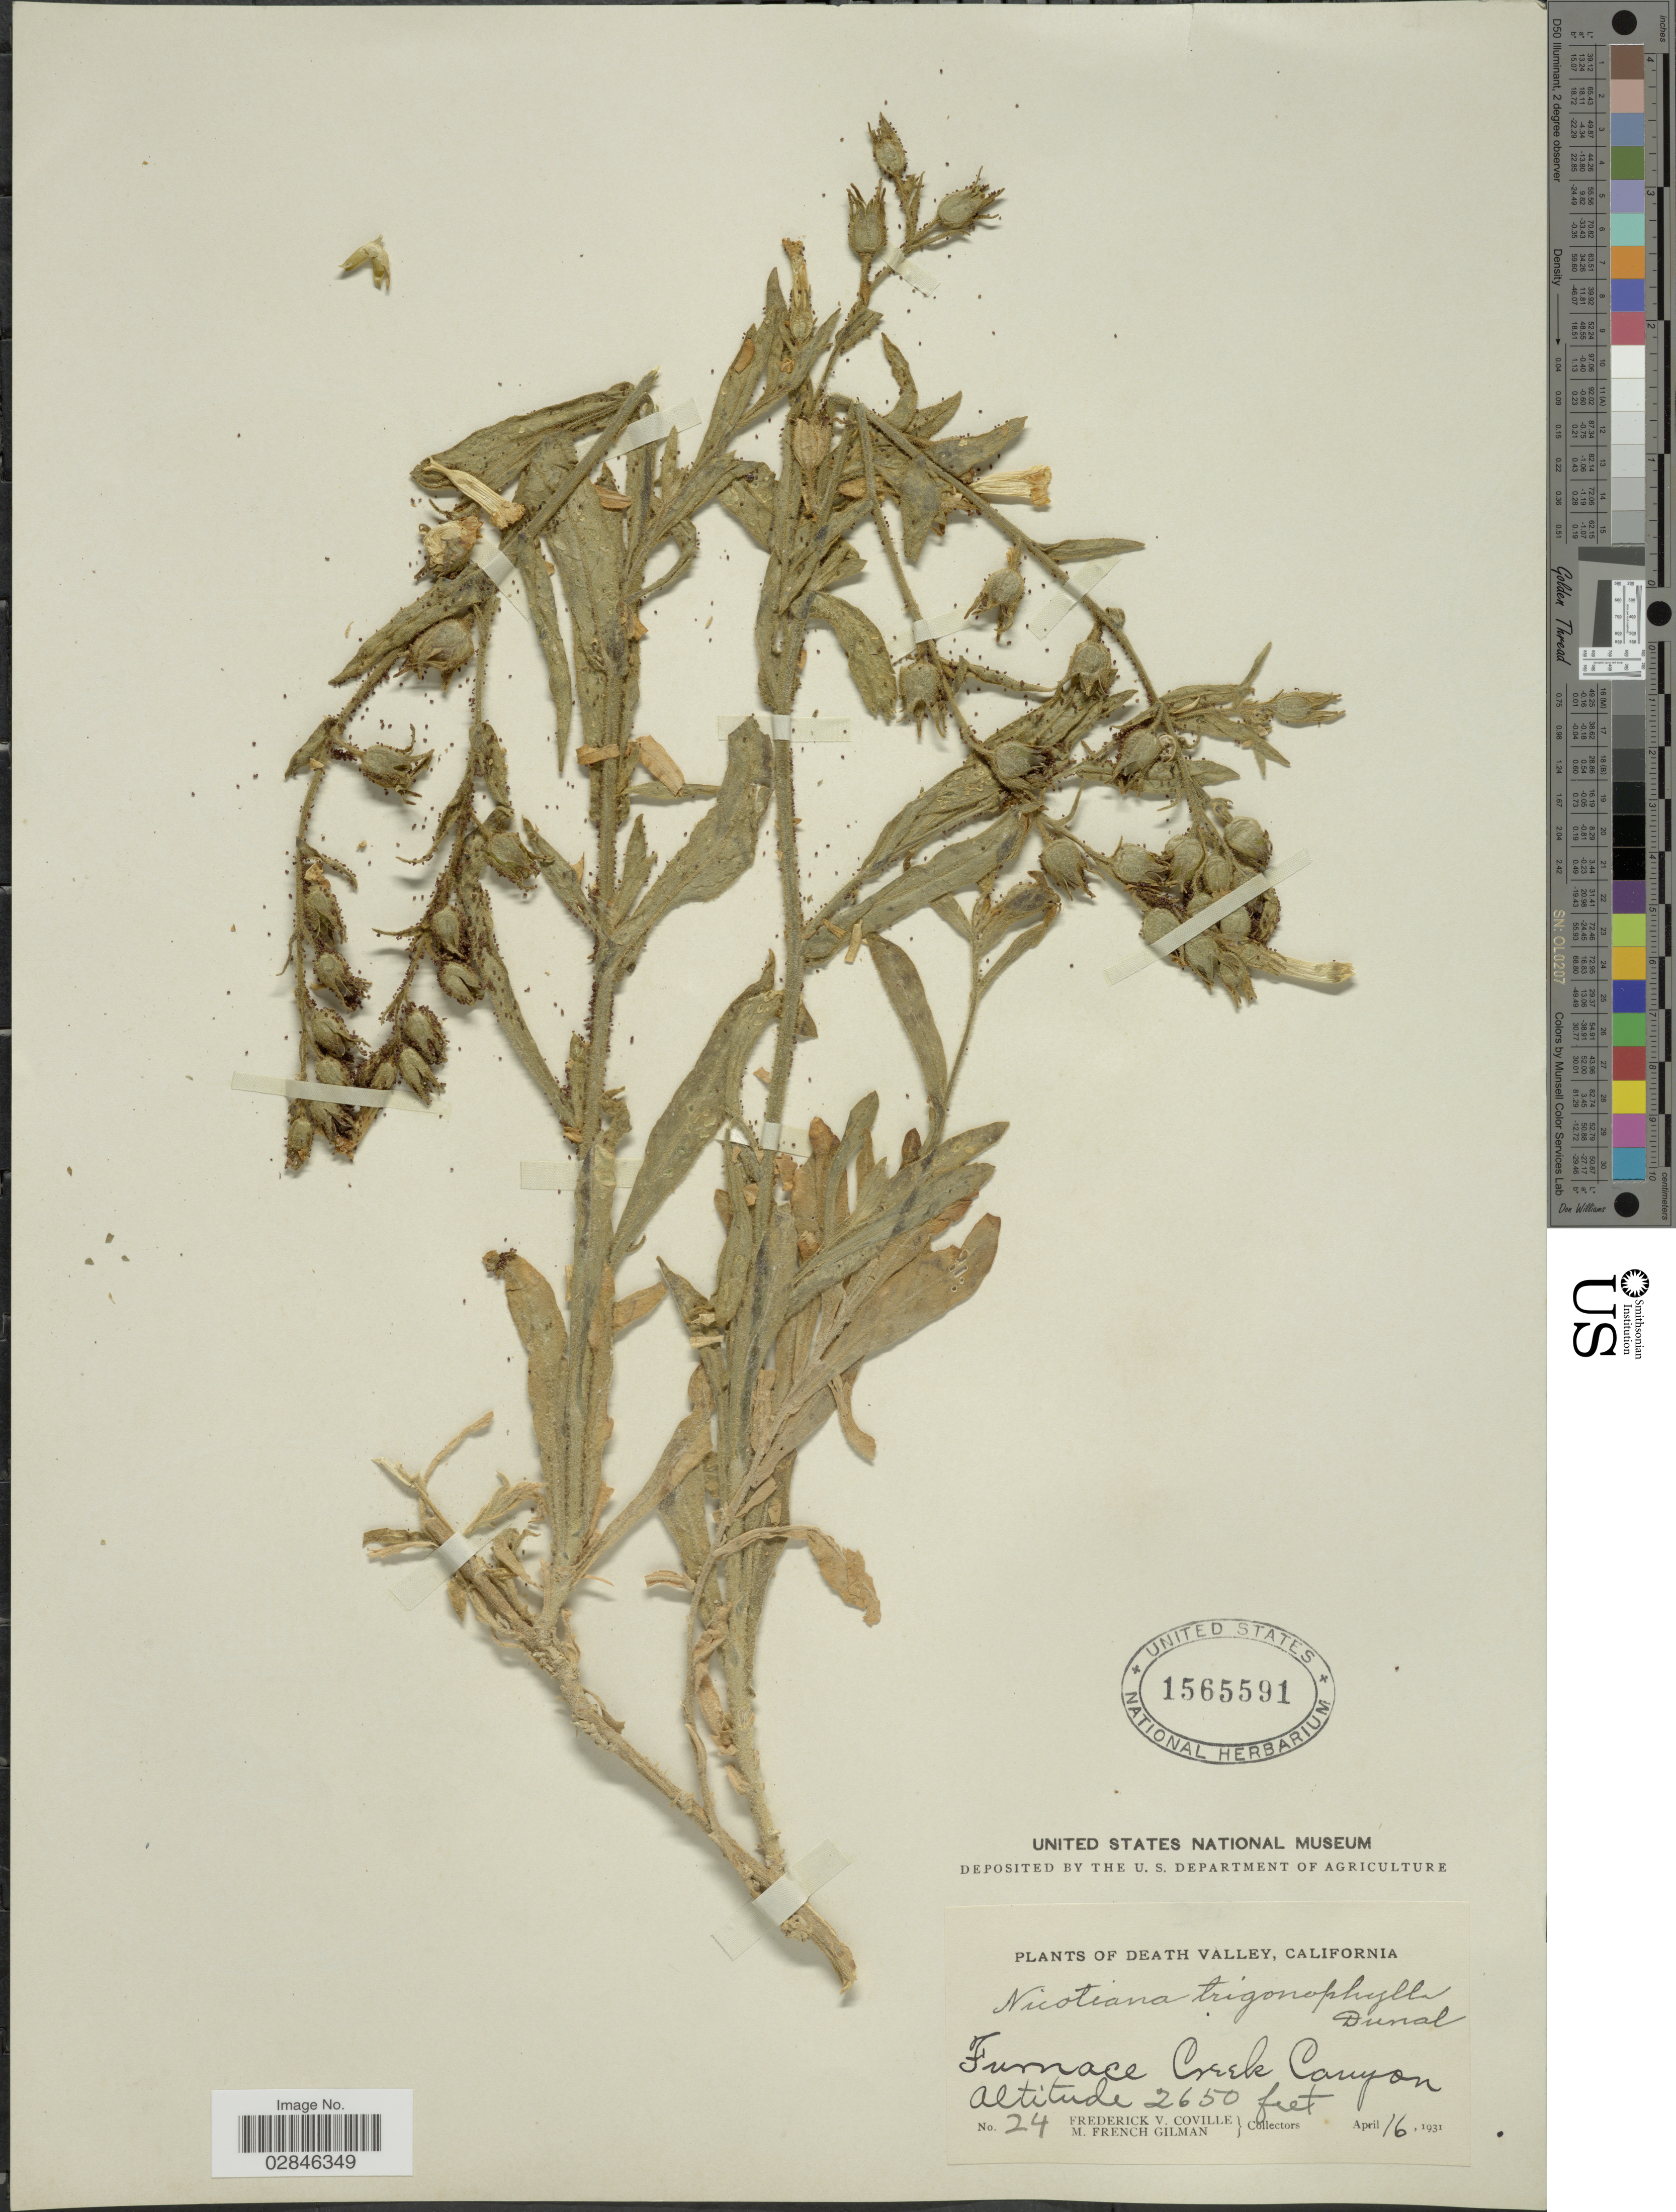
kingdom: Plantae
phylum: Tracheophyta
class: Magnoliopsida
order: Solanales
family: Solanaceae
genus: Nicotiana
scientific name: Nicotiana trigonophylla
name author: Dunal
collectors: F. V. Coville & M. F. Gilman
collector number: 24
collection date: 1931-04-16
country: United States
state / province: California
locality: Death Valley, Furnace Creek Canyon.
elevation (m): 808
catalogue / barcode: US 1565591